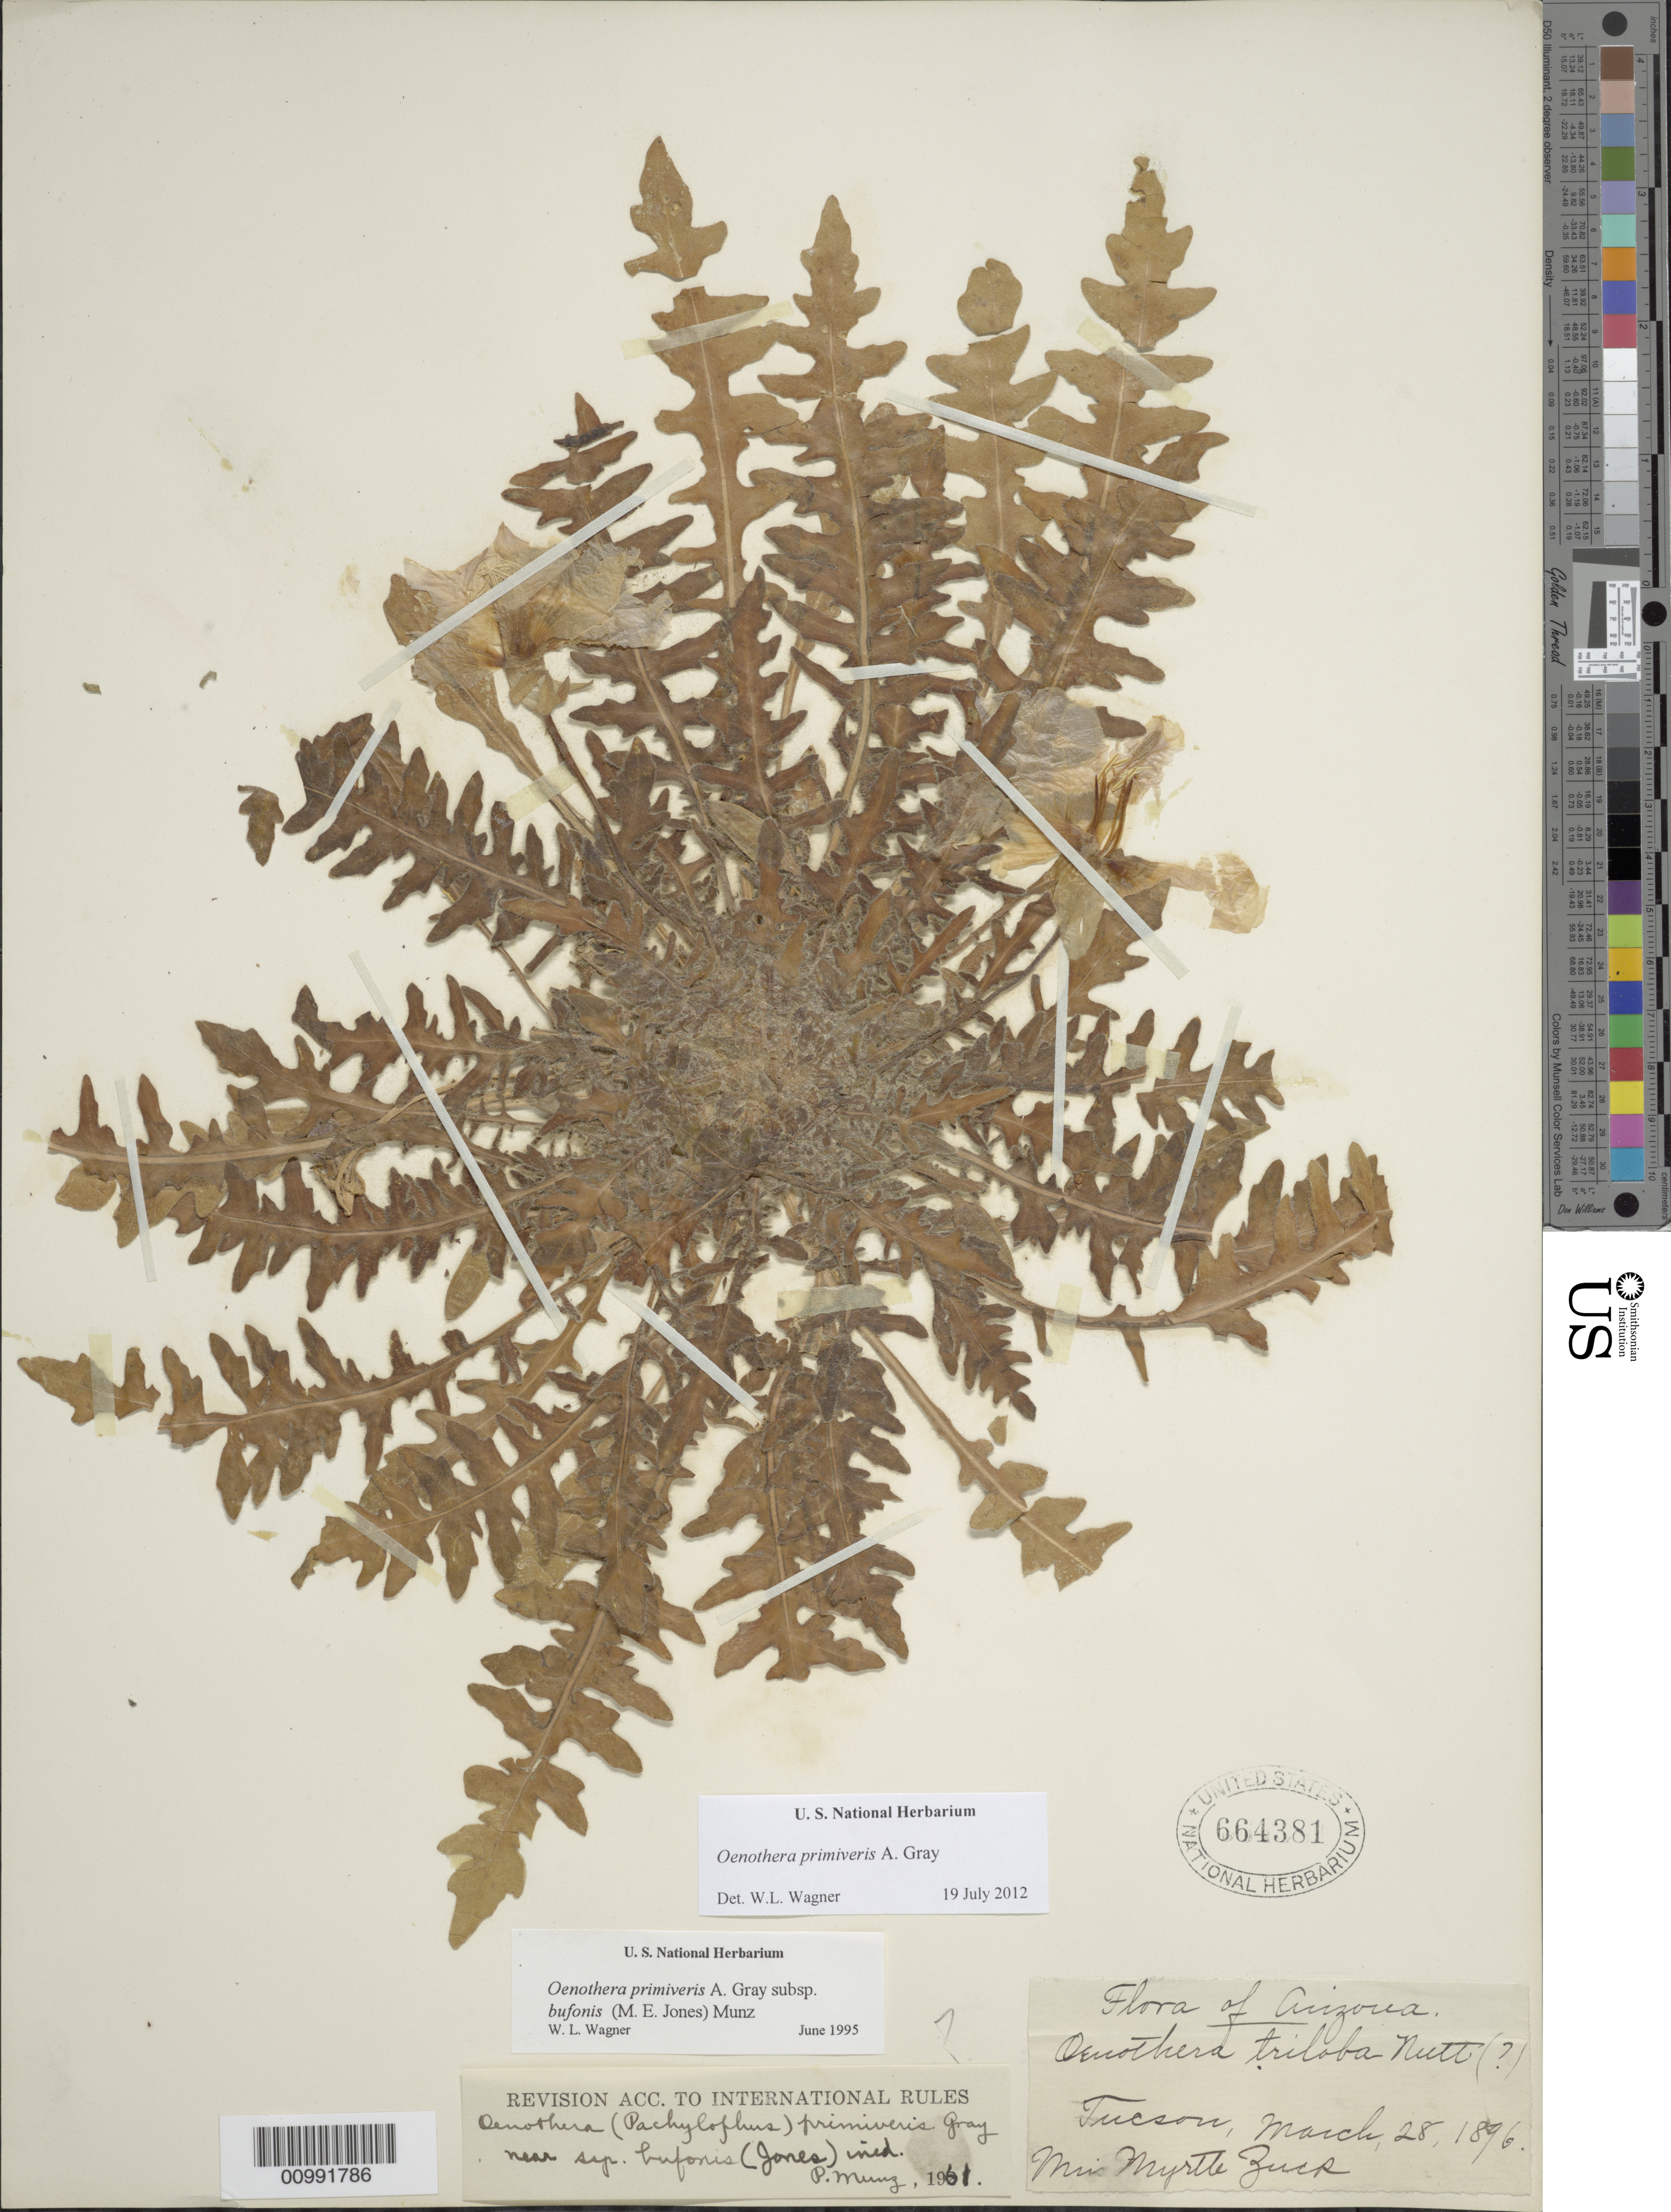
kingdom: Plantae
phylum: Tracheophyta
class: Magnoliopsida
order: Myrtales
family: Onagraceae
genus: Oenothera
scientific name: Oenothera primiveris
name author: A. Gray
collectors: M. Zuck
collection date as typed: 28 Mar 1896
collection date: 1896-03-28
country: United States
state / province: Arizona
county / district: Pima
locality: Tucson.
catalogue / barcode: US 664381